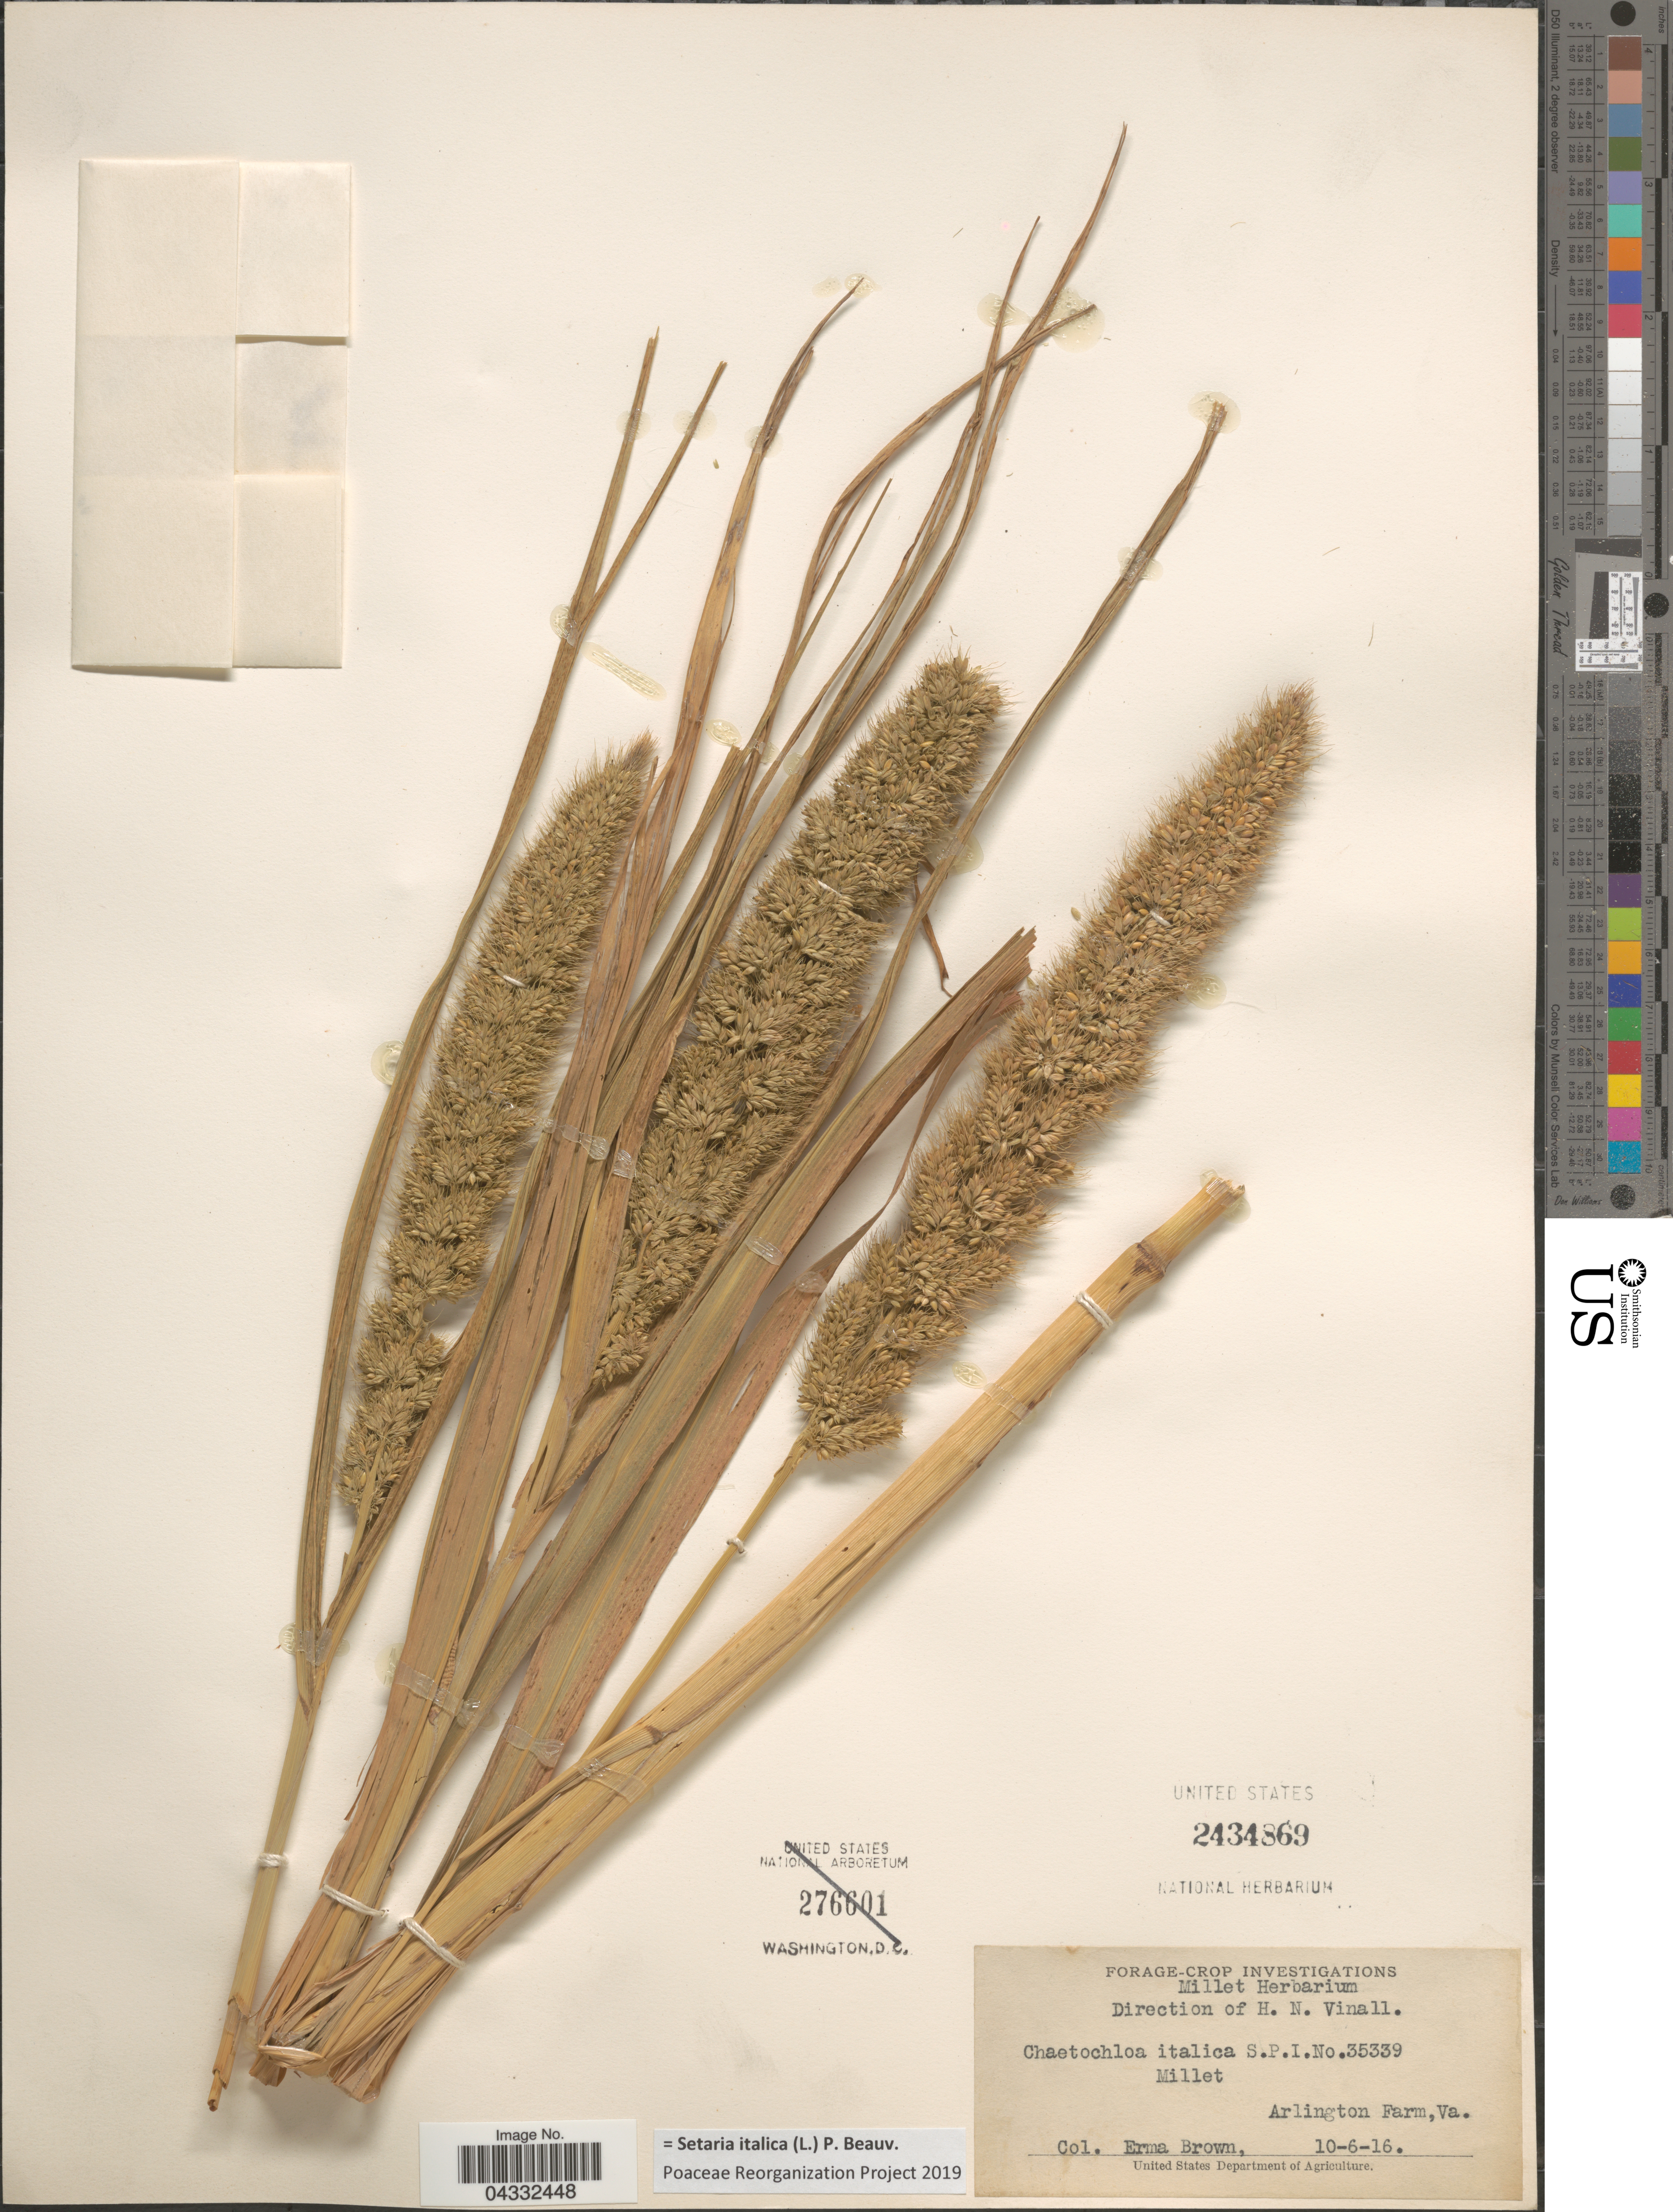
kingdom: Plantae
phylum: Tracheophyta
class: Liliopsida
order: Poales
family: Poaceae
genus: Setaria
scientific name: Setaria italica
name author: (L.) P. Beauv.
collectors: E. Brown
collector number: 35339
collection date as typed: Transcribed d/m/y: 6/10/16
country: United States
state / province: Virginia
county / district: Arlington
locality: Arlington Farm.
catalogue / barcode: US 2434869